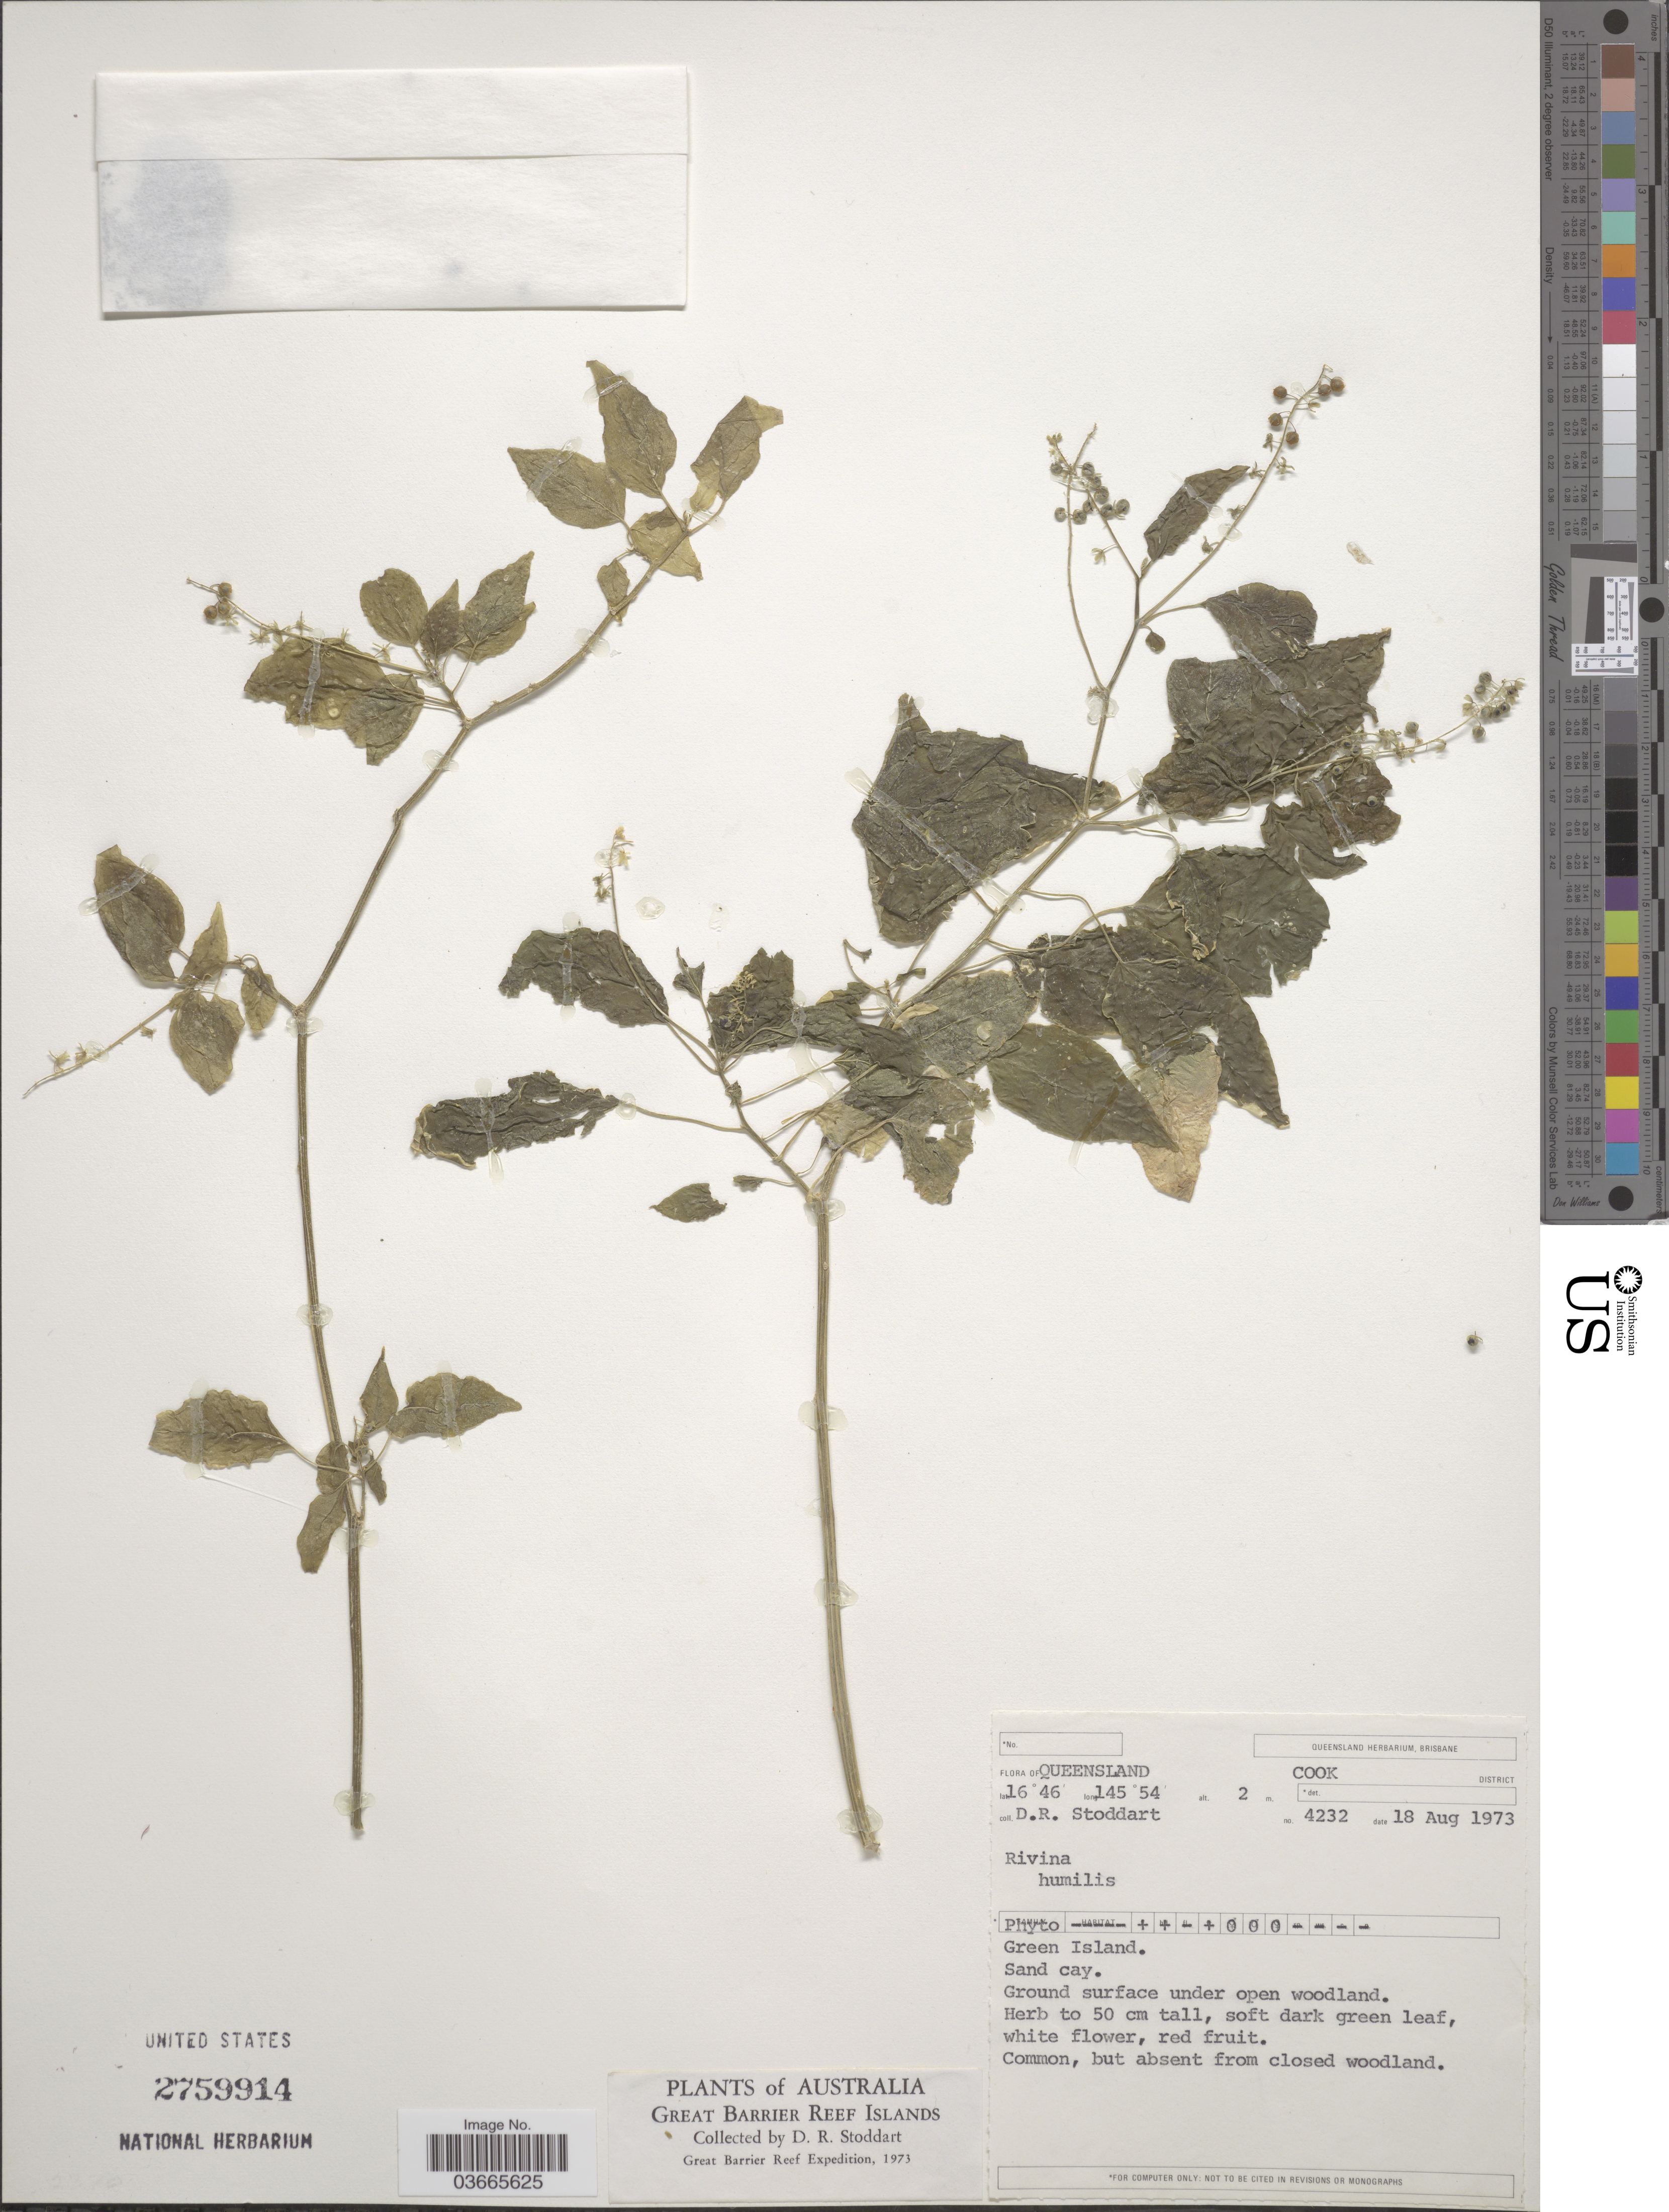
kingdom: Plantae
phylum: Tracheophyta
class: Magnoliopsida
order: Caryophyllales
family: Phytolaccaceae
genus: Rivina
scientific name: Rivina humilis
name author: L.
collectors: D. R. Stoddart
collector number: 4232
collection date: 1973-08-18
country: Australia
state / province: Queensland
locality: Cook District. Green Island.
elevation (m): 2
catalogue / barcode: US 2759914